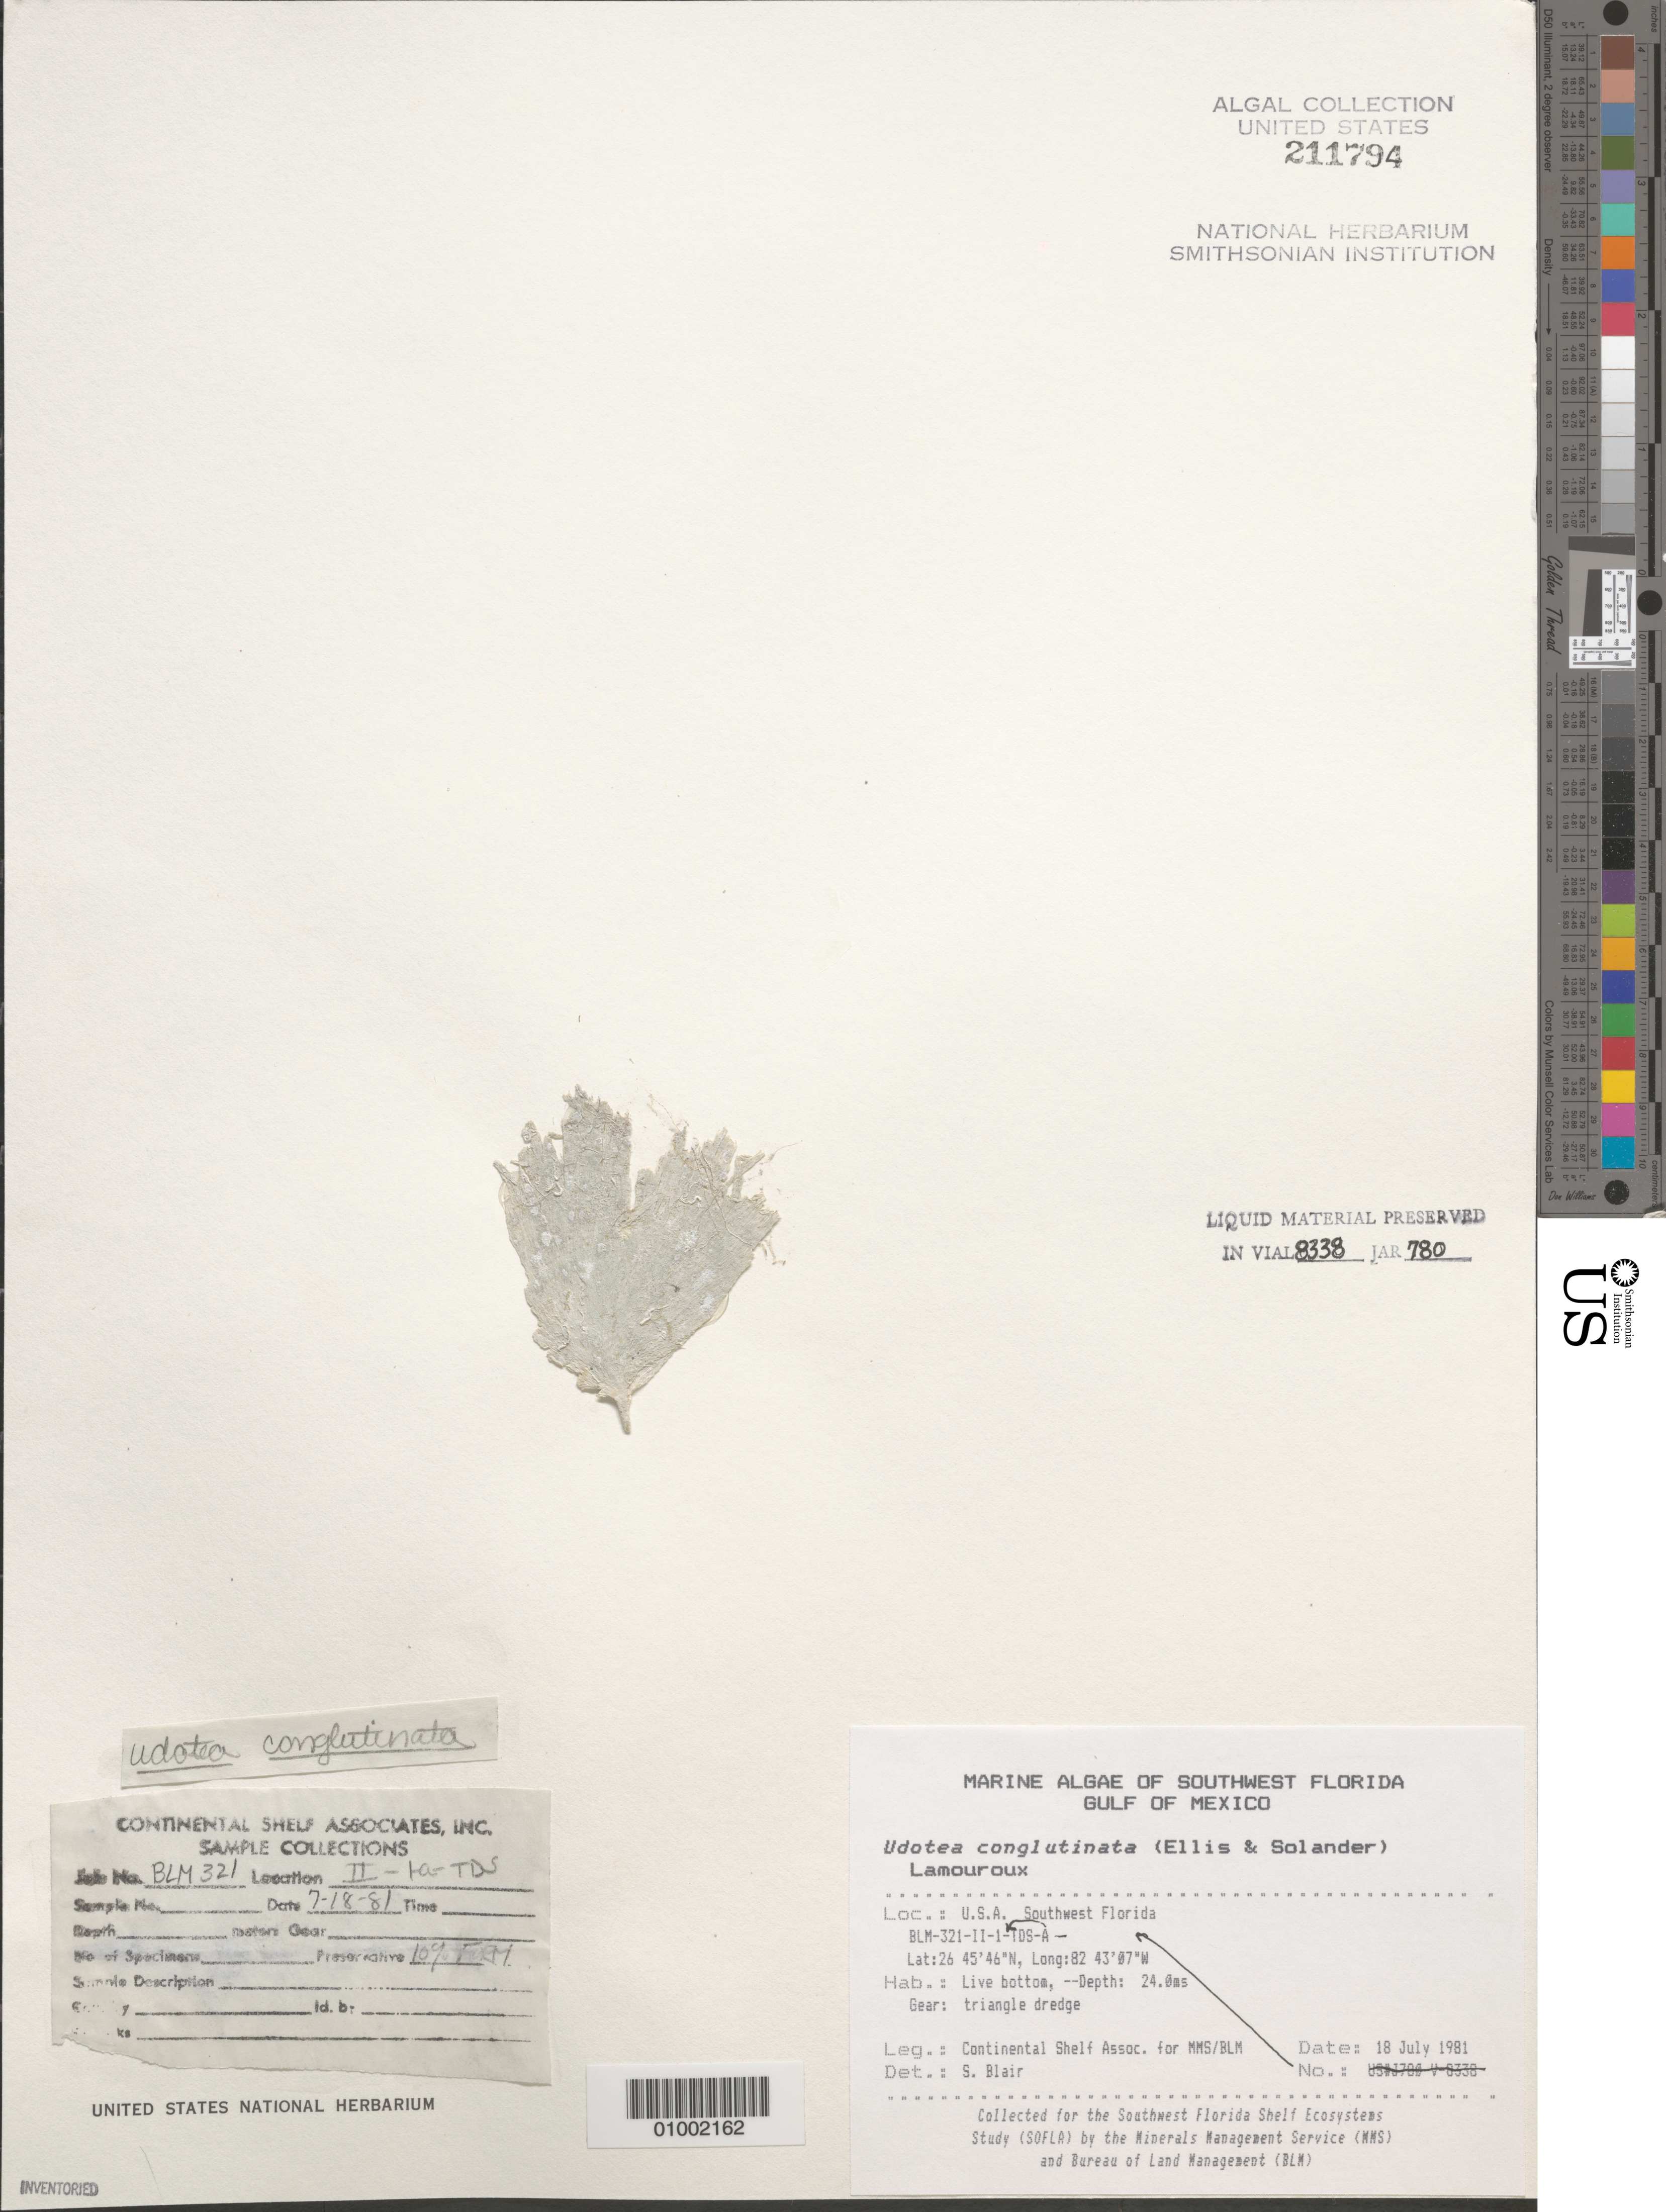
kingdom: Plantae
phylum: Chlorophyta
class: Ulvophyceae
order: Bryopsidales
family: Udoteaceae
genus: Udotea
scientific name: Udotea conglutinata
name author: (Ellis & Sol.) J.V.Lamouroux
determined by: Blair, S. M.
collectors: Continental Shelf Associates for the MMS/BLM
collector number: BLM-321-II-1-A-TDS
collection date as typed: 18 Jul 1981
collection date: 1981-07-18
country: United States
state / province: Florida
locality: Gulf of Mexico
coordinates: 26 45'46"N, 82 43'07"W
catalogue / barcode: US 211794